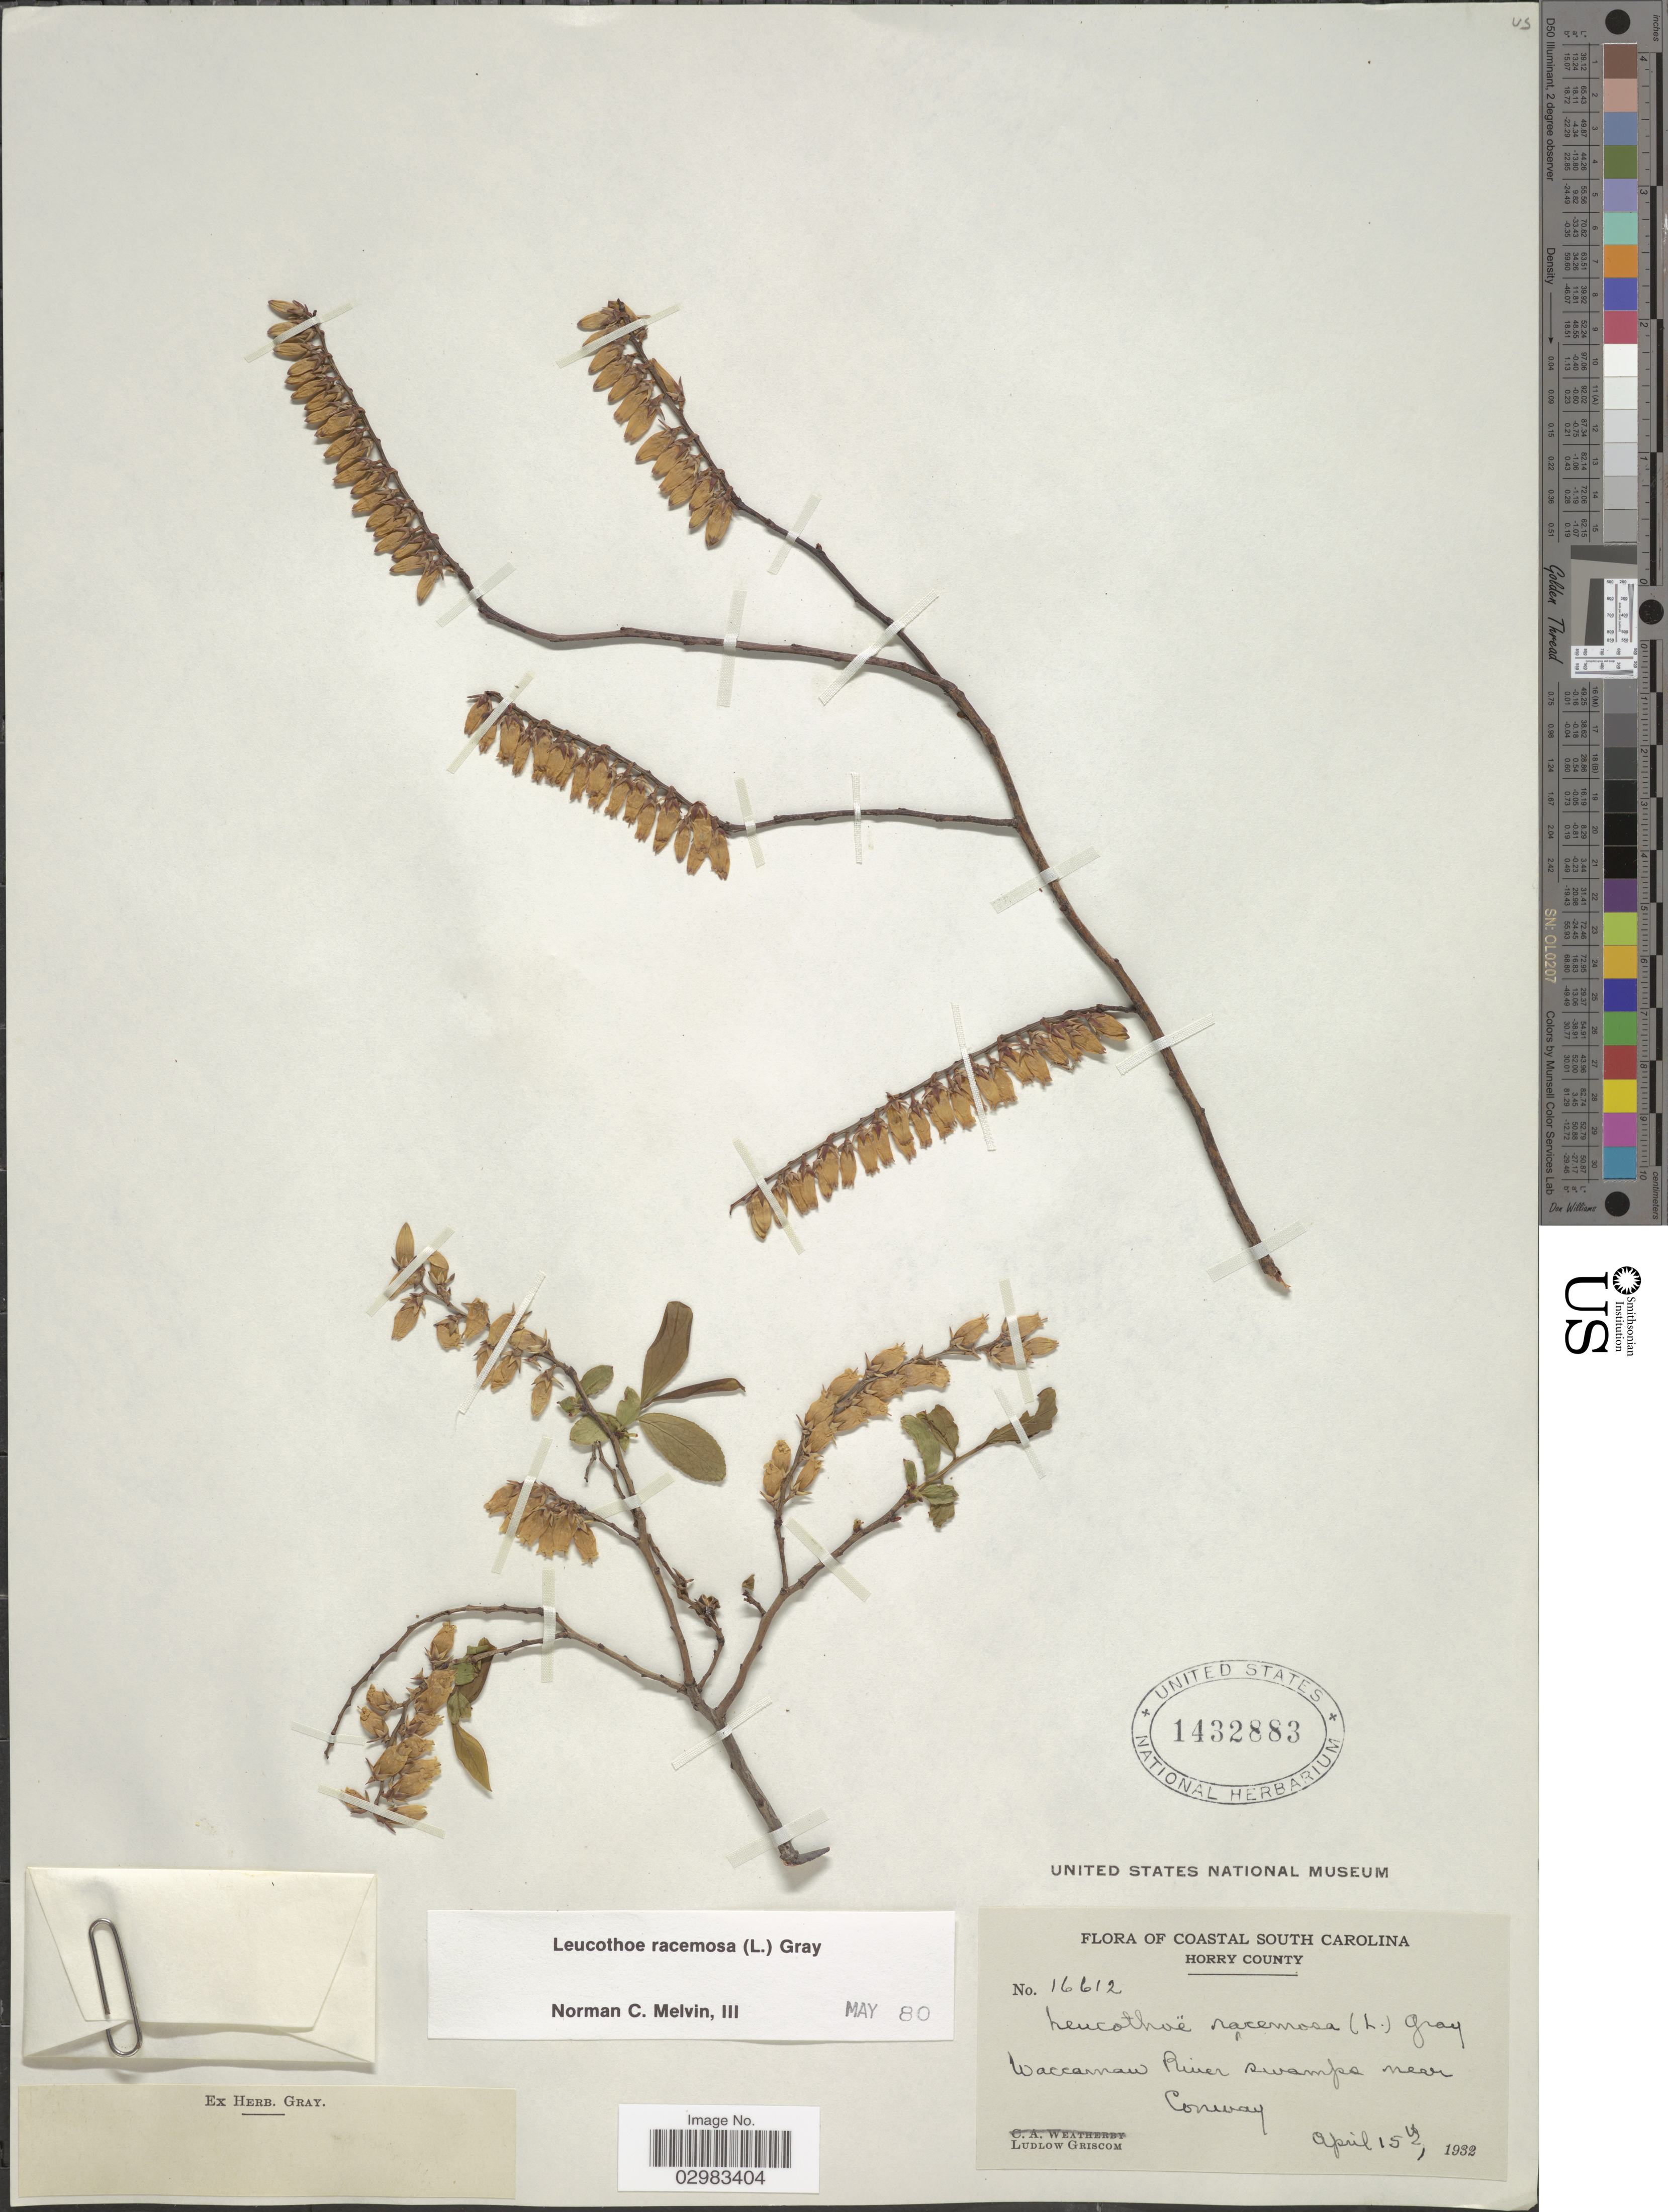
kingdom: Plantae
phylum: Tracheophyta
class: Magnoliopsida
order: Ericales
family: Ericaceae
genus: Leucothoe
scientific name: Leucothoë racemosa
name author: (L.) A. Gray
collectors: L. Griscom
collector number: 16612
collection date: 1932-04-15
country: United States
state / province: South Carolina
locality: Horry County. Waccamaw River swamps near Conway.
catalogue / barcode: US 1432883